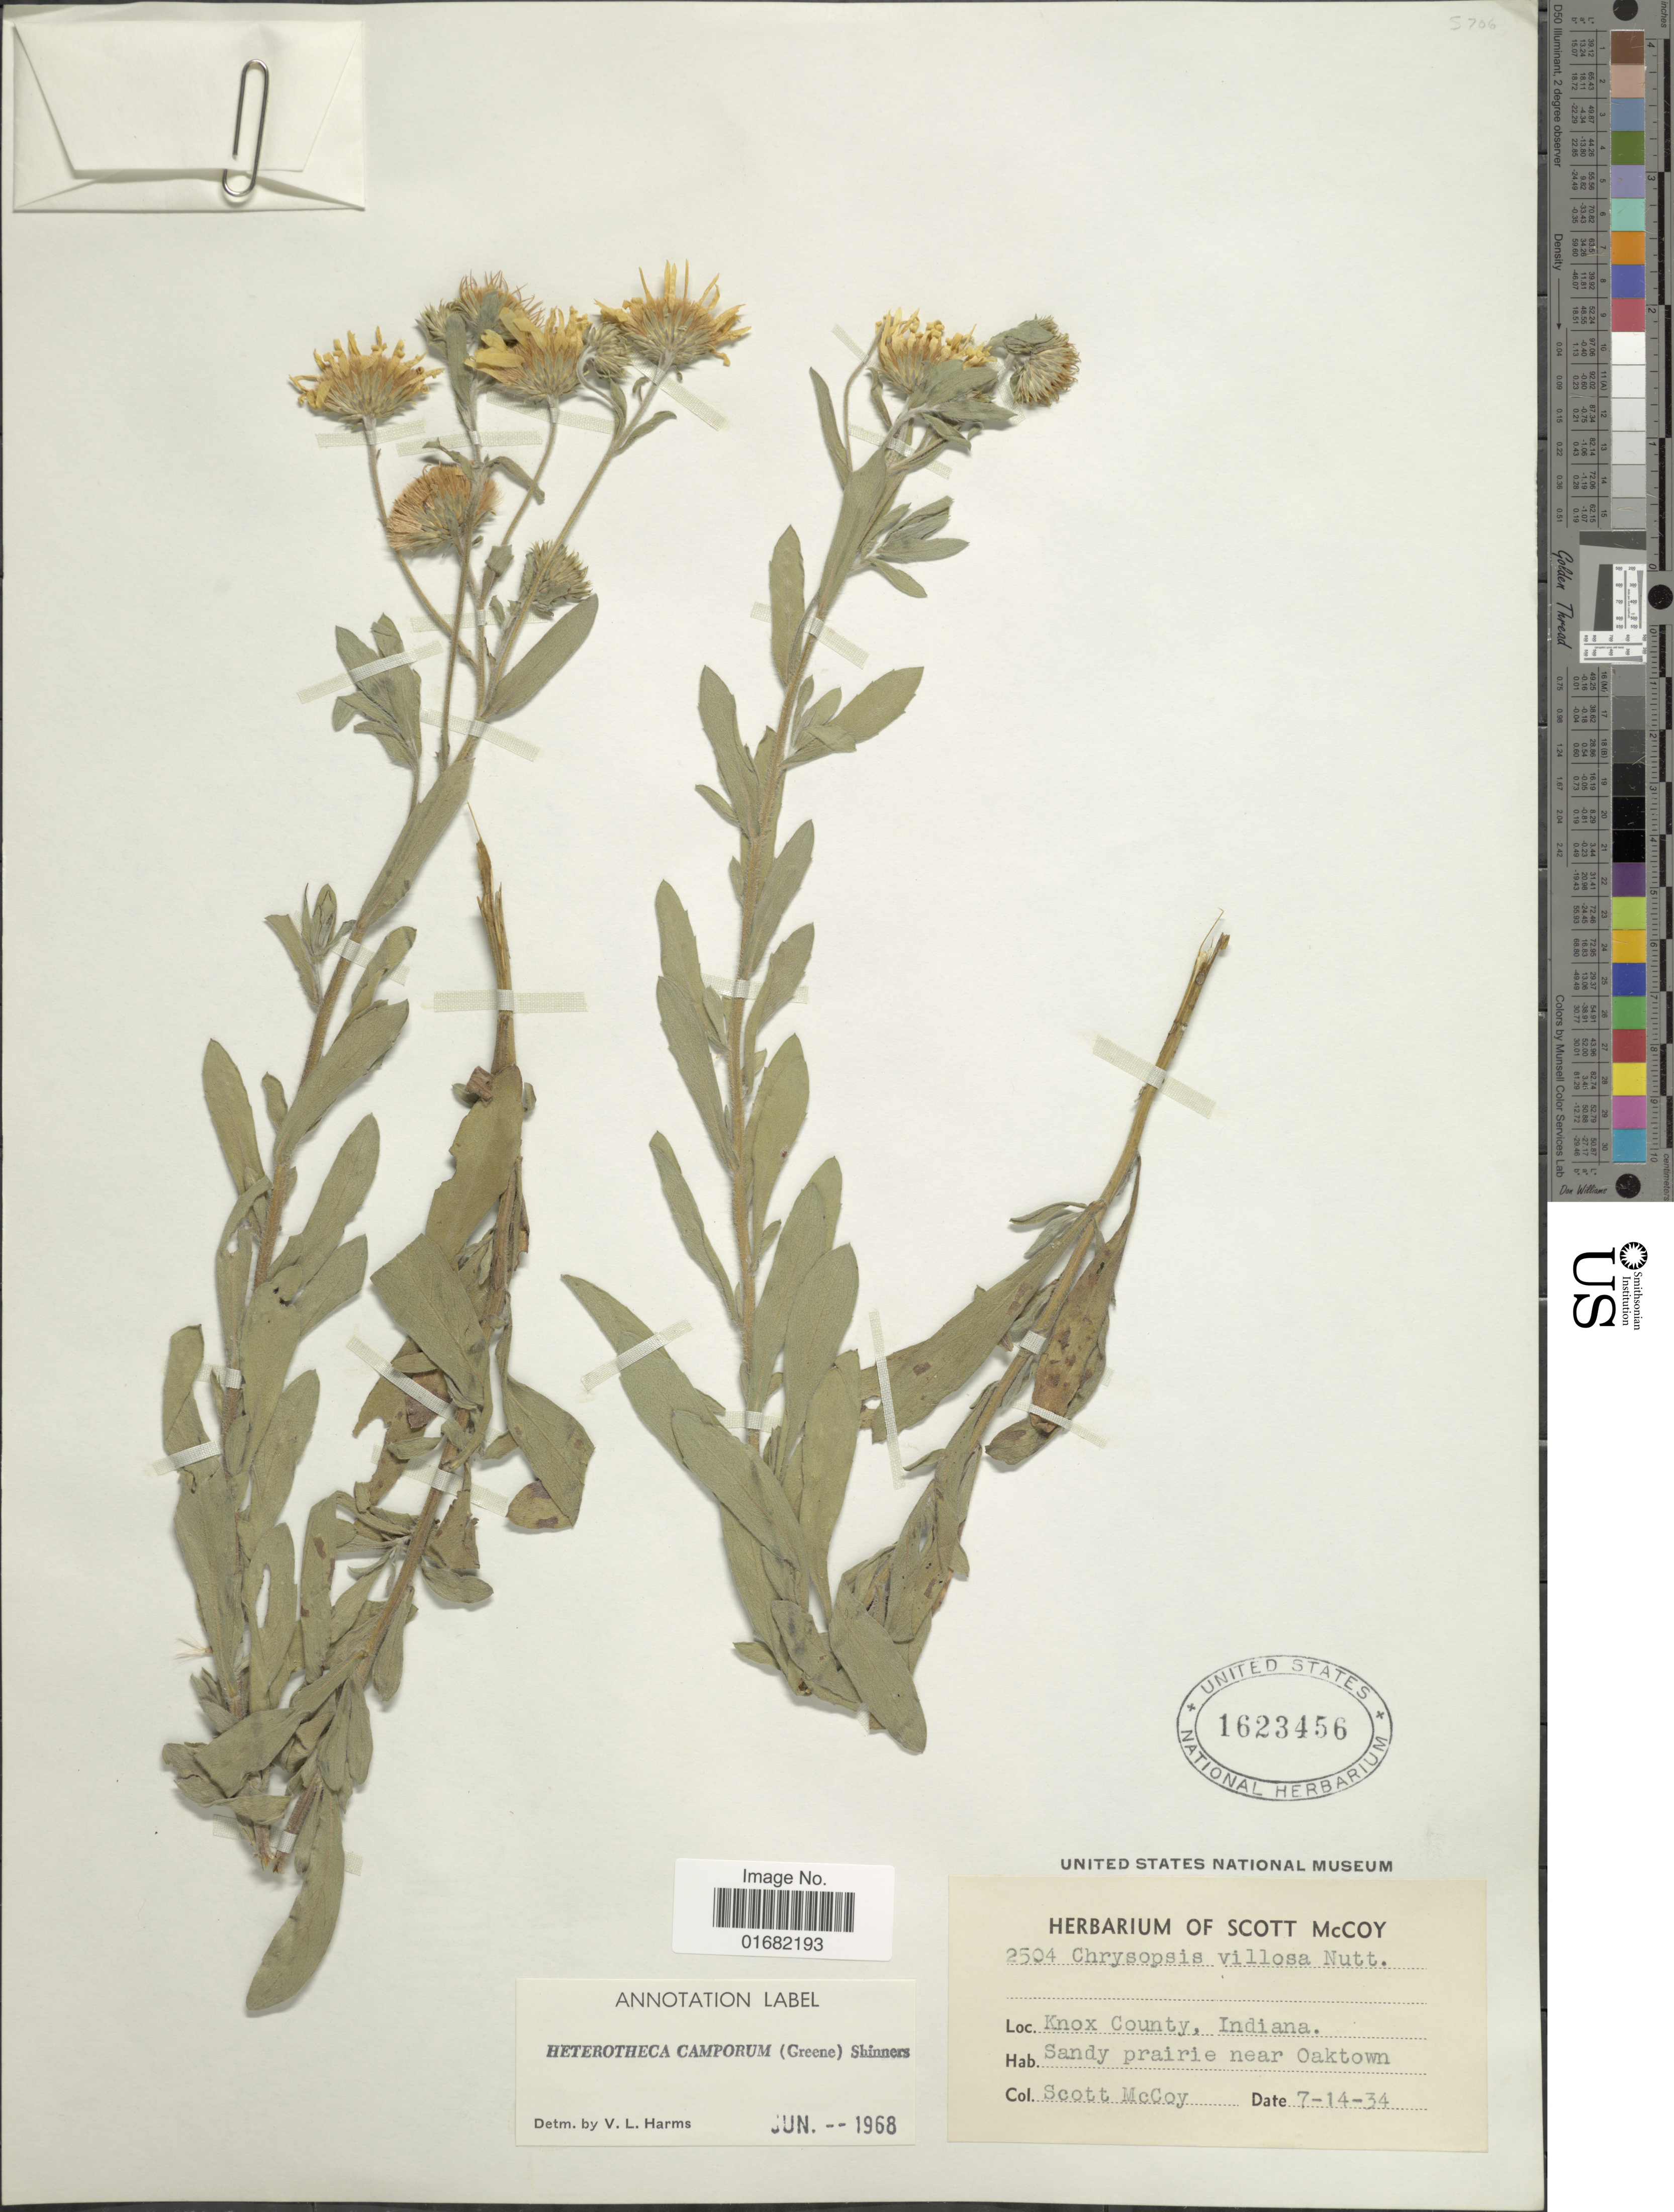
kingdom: Plantae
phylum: Tracheophyta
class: Magnoliopsida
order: Asterales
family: Asteraceae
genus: Heterotheca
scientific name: Heterotheca camporum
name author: (Greene) Shinners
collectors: S. McCoy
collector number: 2504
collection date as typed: Transcribed d/m/y: 14/7/34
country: United States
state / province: Indiana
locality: Knox County, near Oaktown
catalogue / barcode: US 1623456